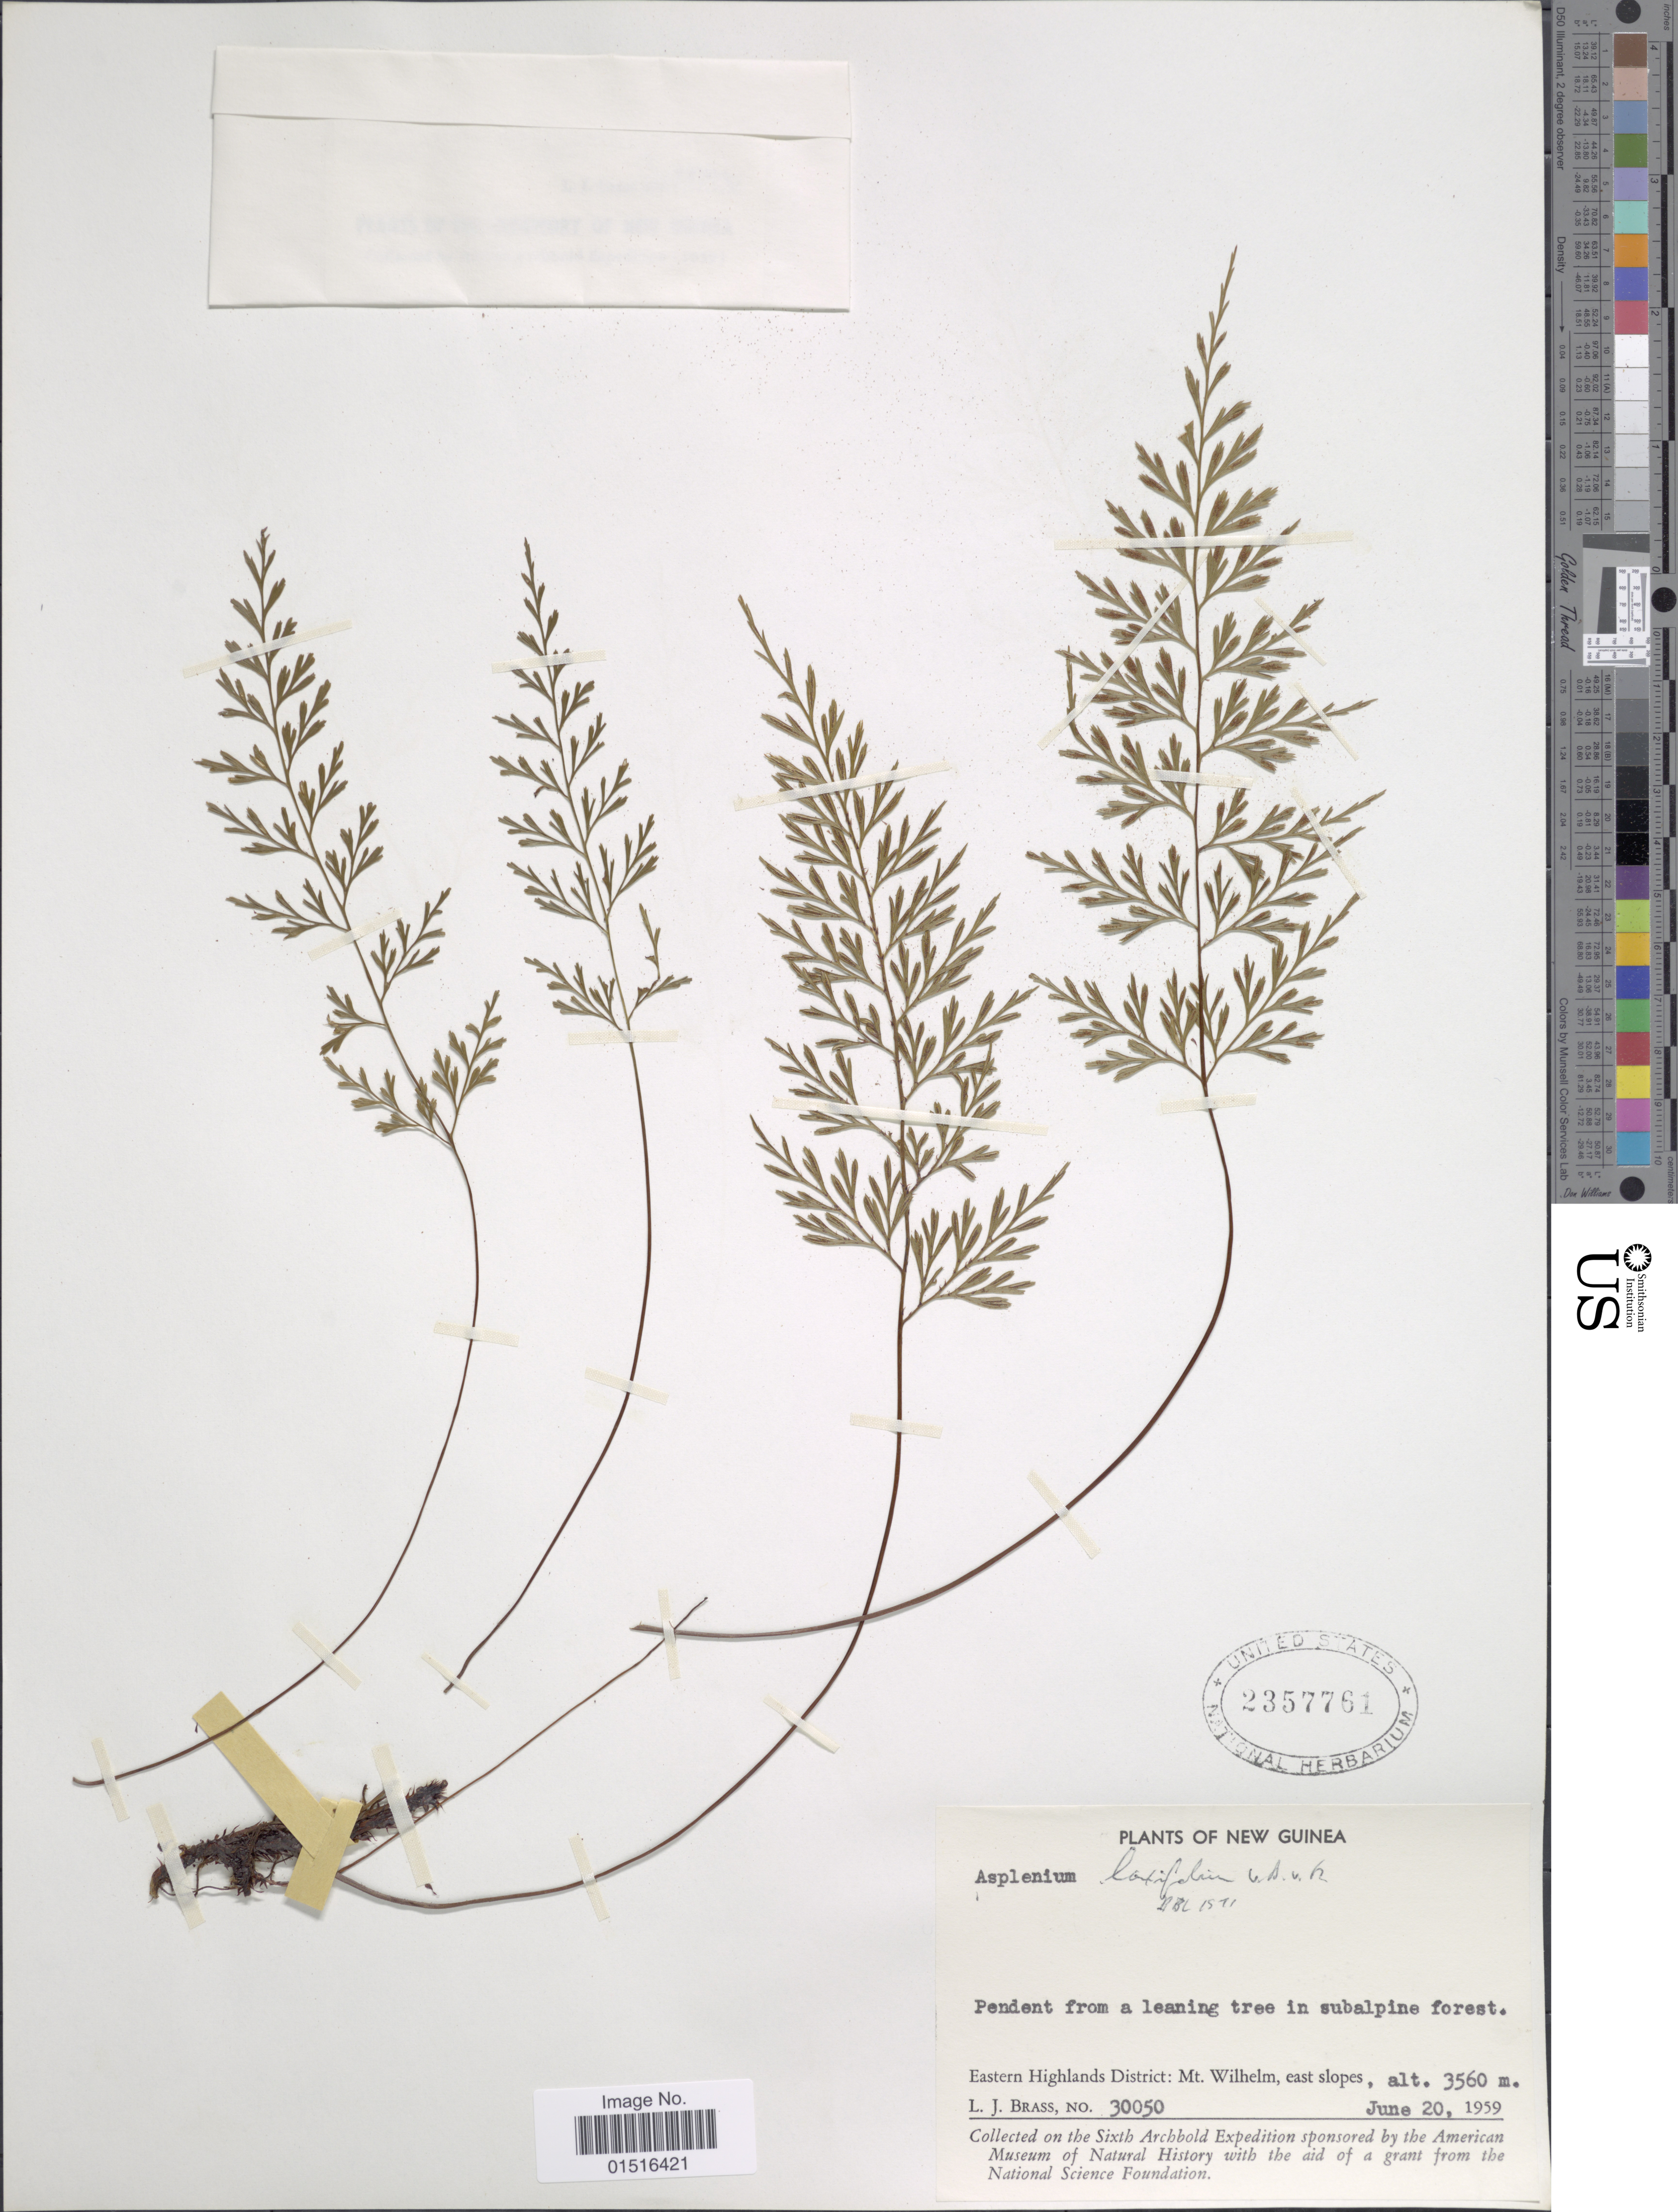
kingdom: Plantae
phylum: Tracheophyta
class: Polypodiopsida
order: Polypodiales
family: Aspleniaceae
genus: Asplenium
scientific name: Asplenium laxifolium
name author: Alderw.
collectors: L. J. Brass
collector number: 30050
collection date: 1959-06-20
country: Papua New Guinea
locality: New Guinea, Eastern Highlands District: Mt. Wilhelm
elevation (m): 3560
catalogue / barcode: US 2357761